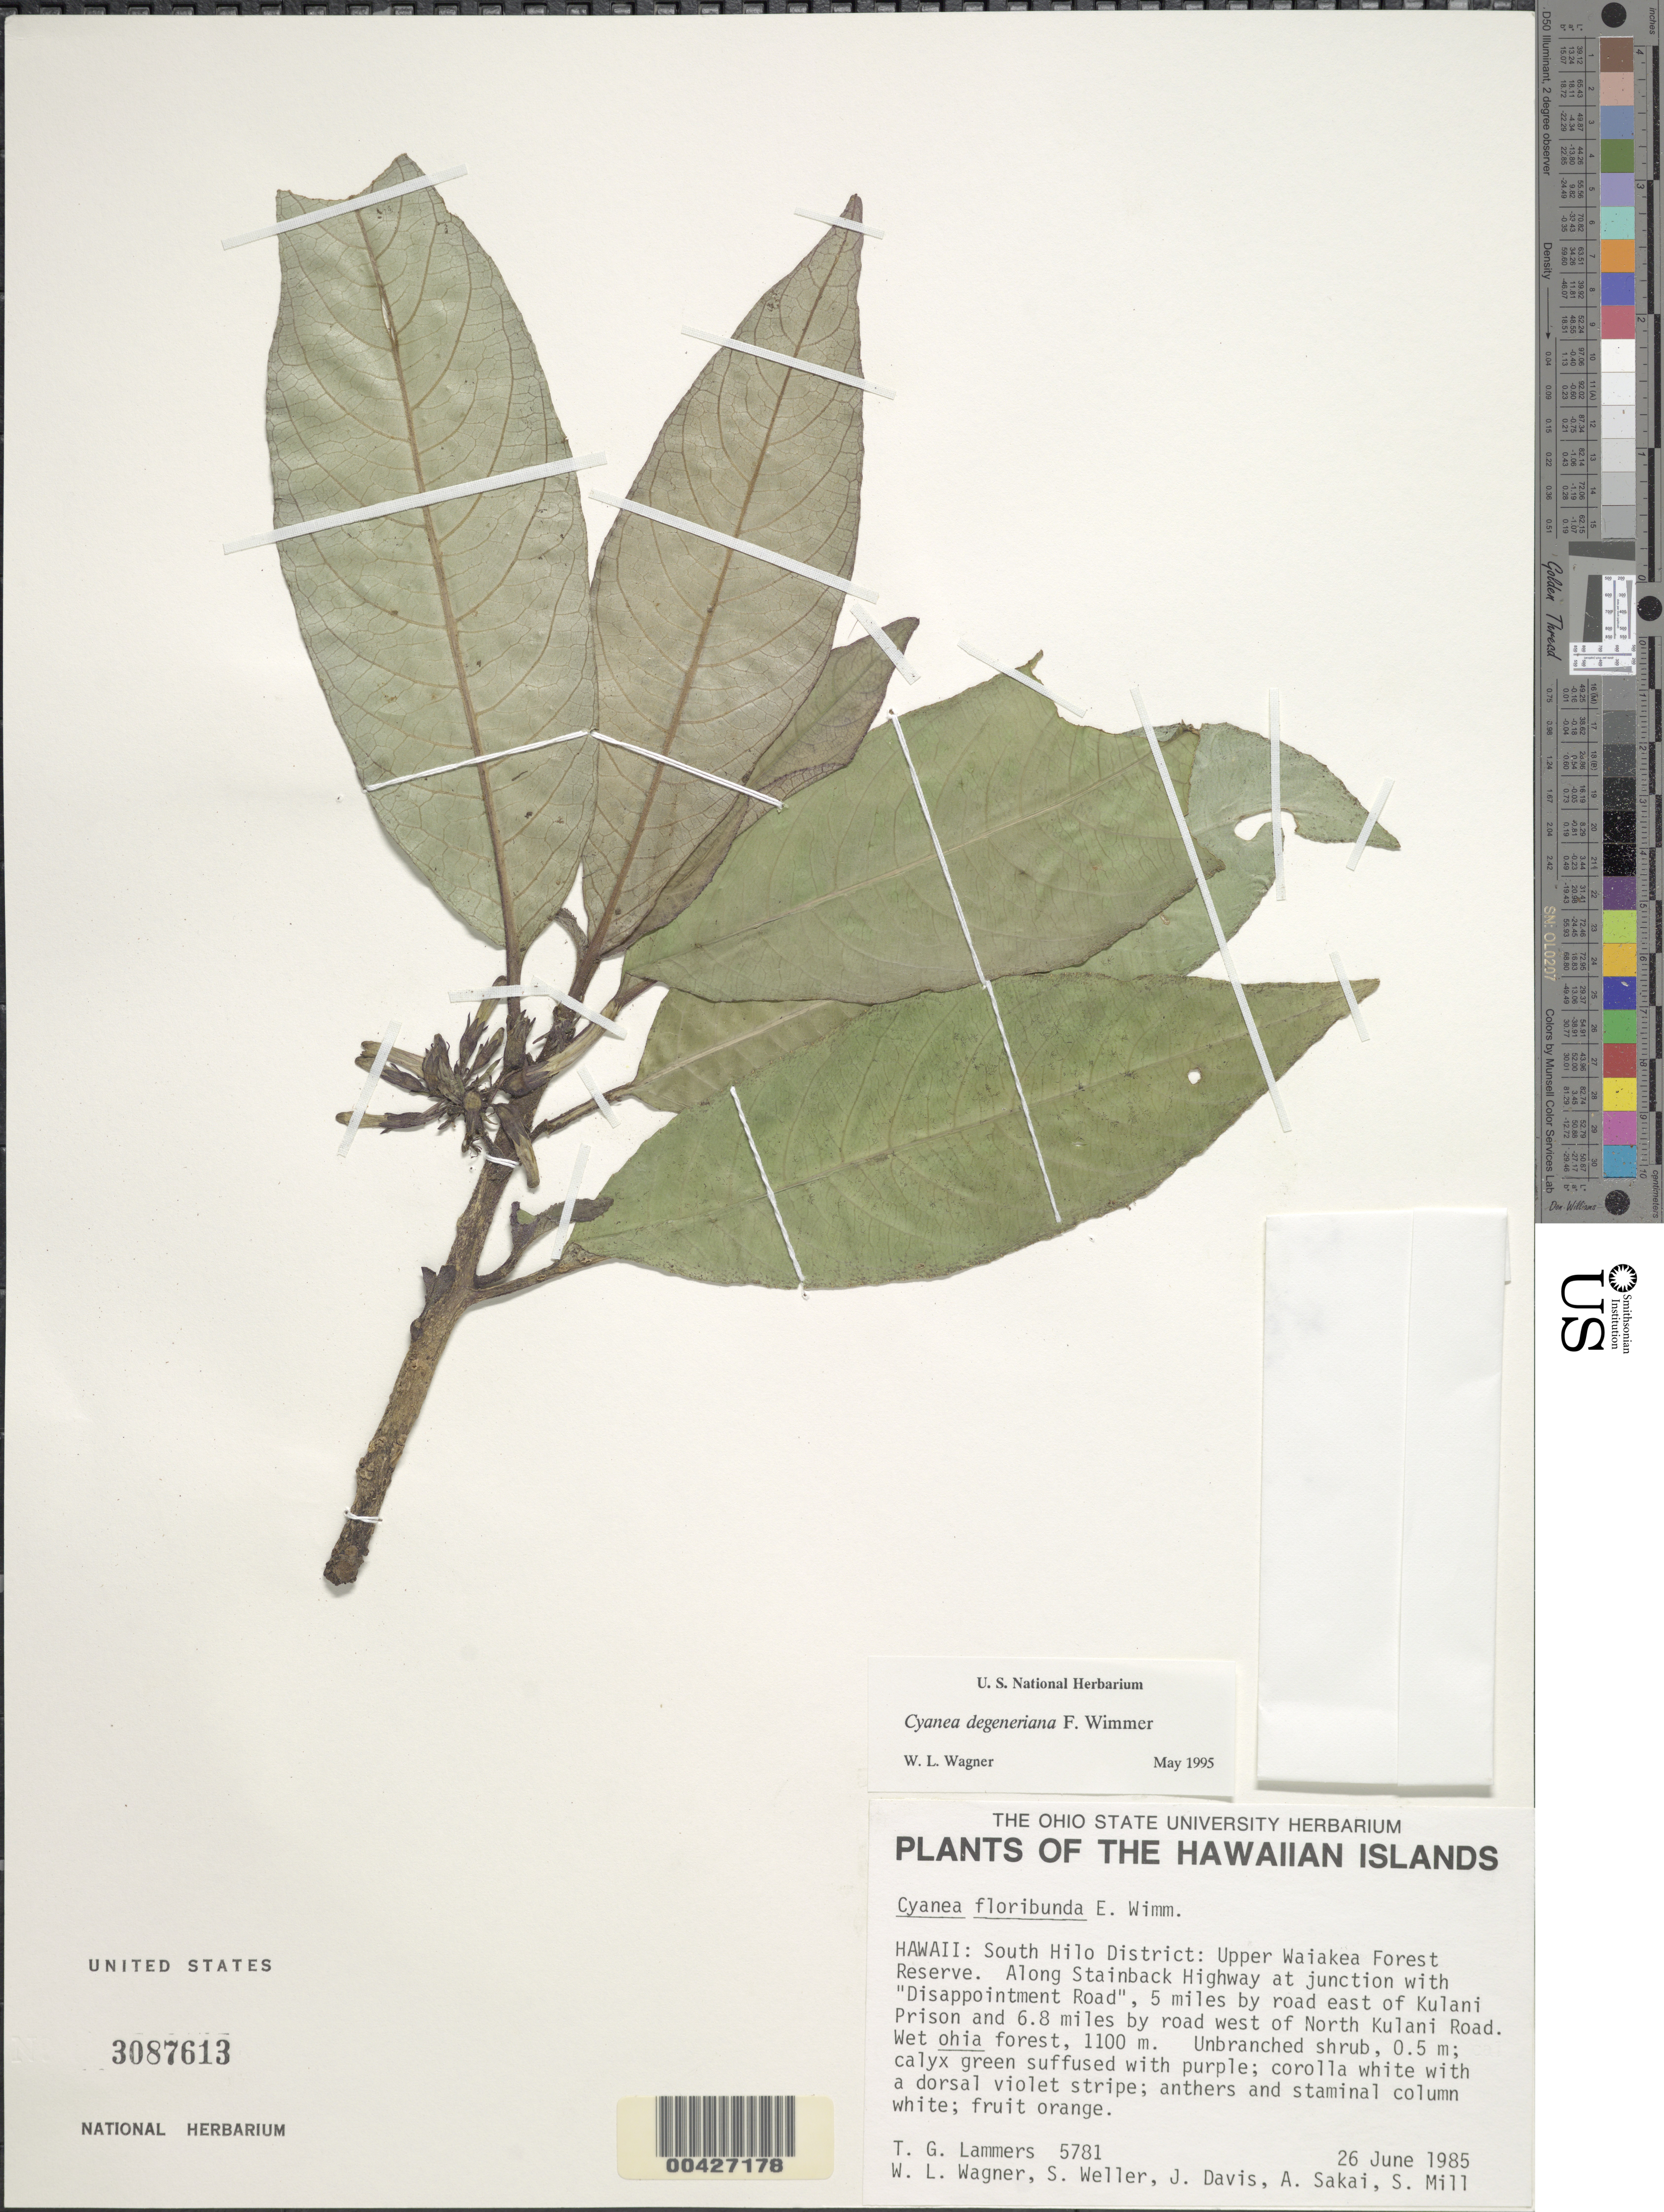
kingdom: Plantae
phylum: Tracheophyta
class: Magnoliopsida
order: Asterales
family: Campanulaceae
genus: Cyanea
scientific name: Cyanea degeneriana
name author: E. Wimm.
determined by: Wagner, W. L., (BOT), Smithsonian Institution - National Museum of Natural History (UNITED STATES)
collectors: T. G. Lammers, W. H. Wagner, S. G. Weller, J. Davis, A. Sakai & P. Miller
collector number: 5781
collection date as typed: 26 Jun 1985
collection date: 1985-06-26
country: United States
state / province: Hawaii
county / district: Hawaii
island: Hawaii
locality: S Hilo Dist., Upper Waiakea For Res, along Stainback Hwy at jnct with Disappointment Rd 5 mi by rd E of Kulani Prison & 6.8...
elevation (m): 1100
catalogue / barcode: US 3087613